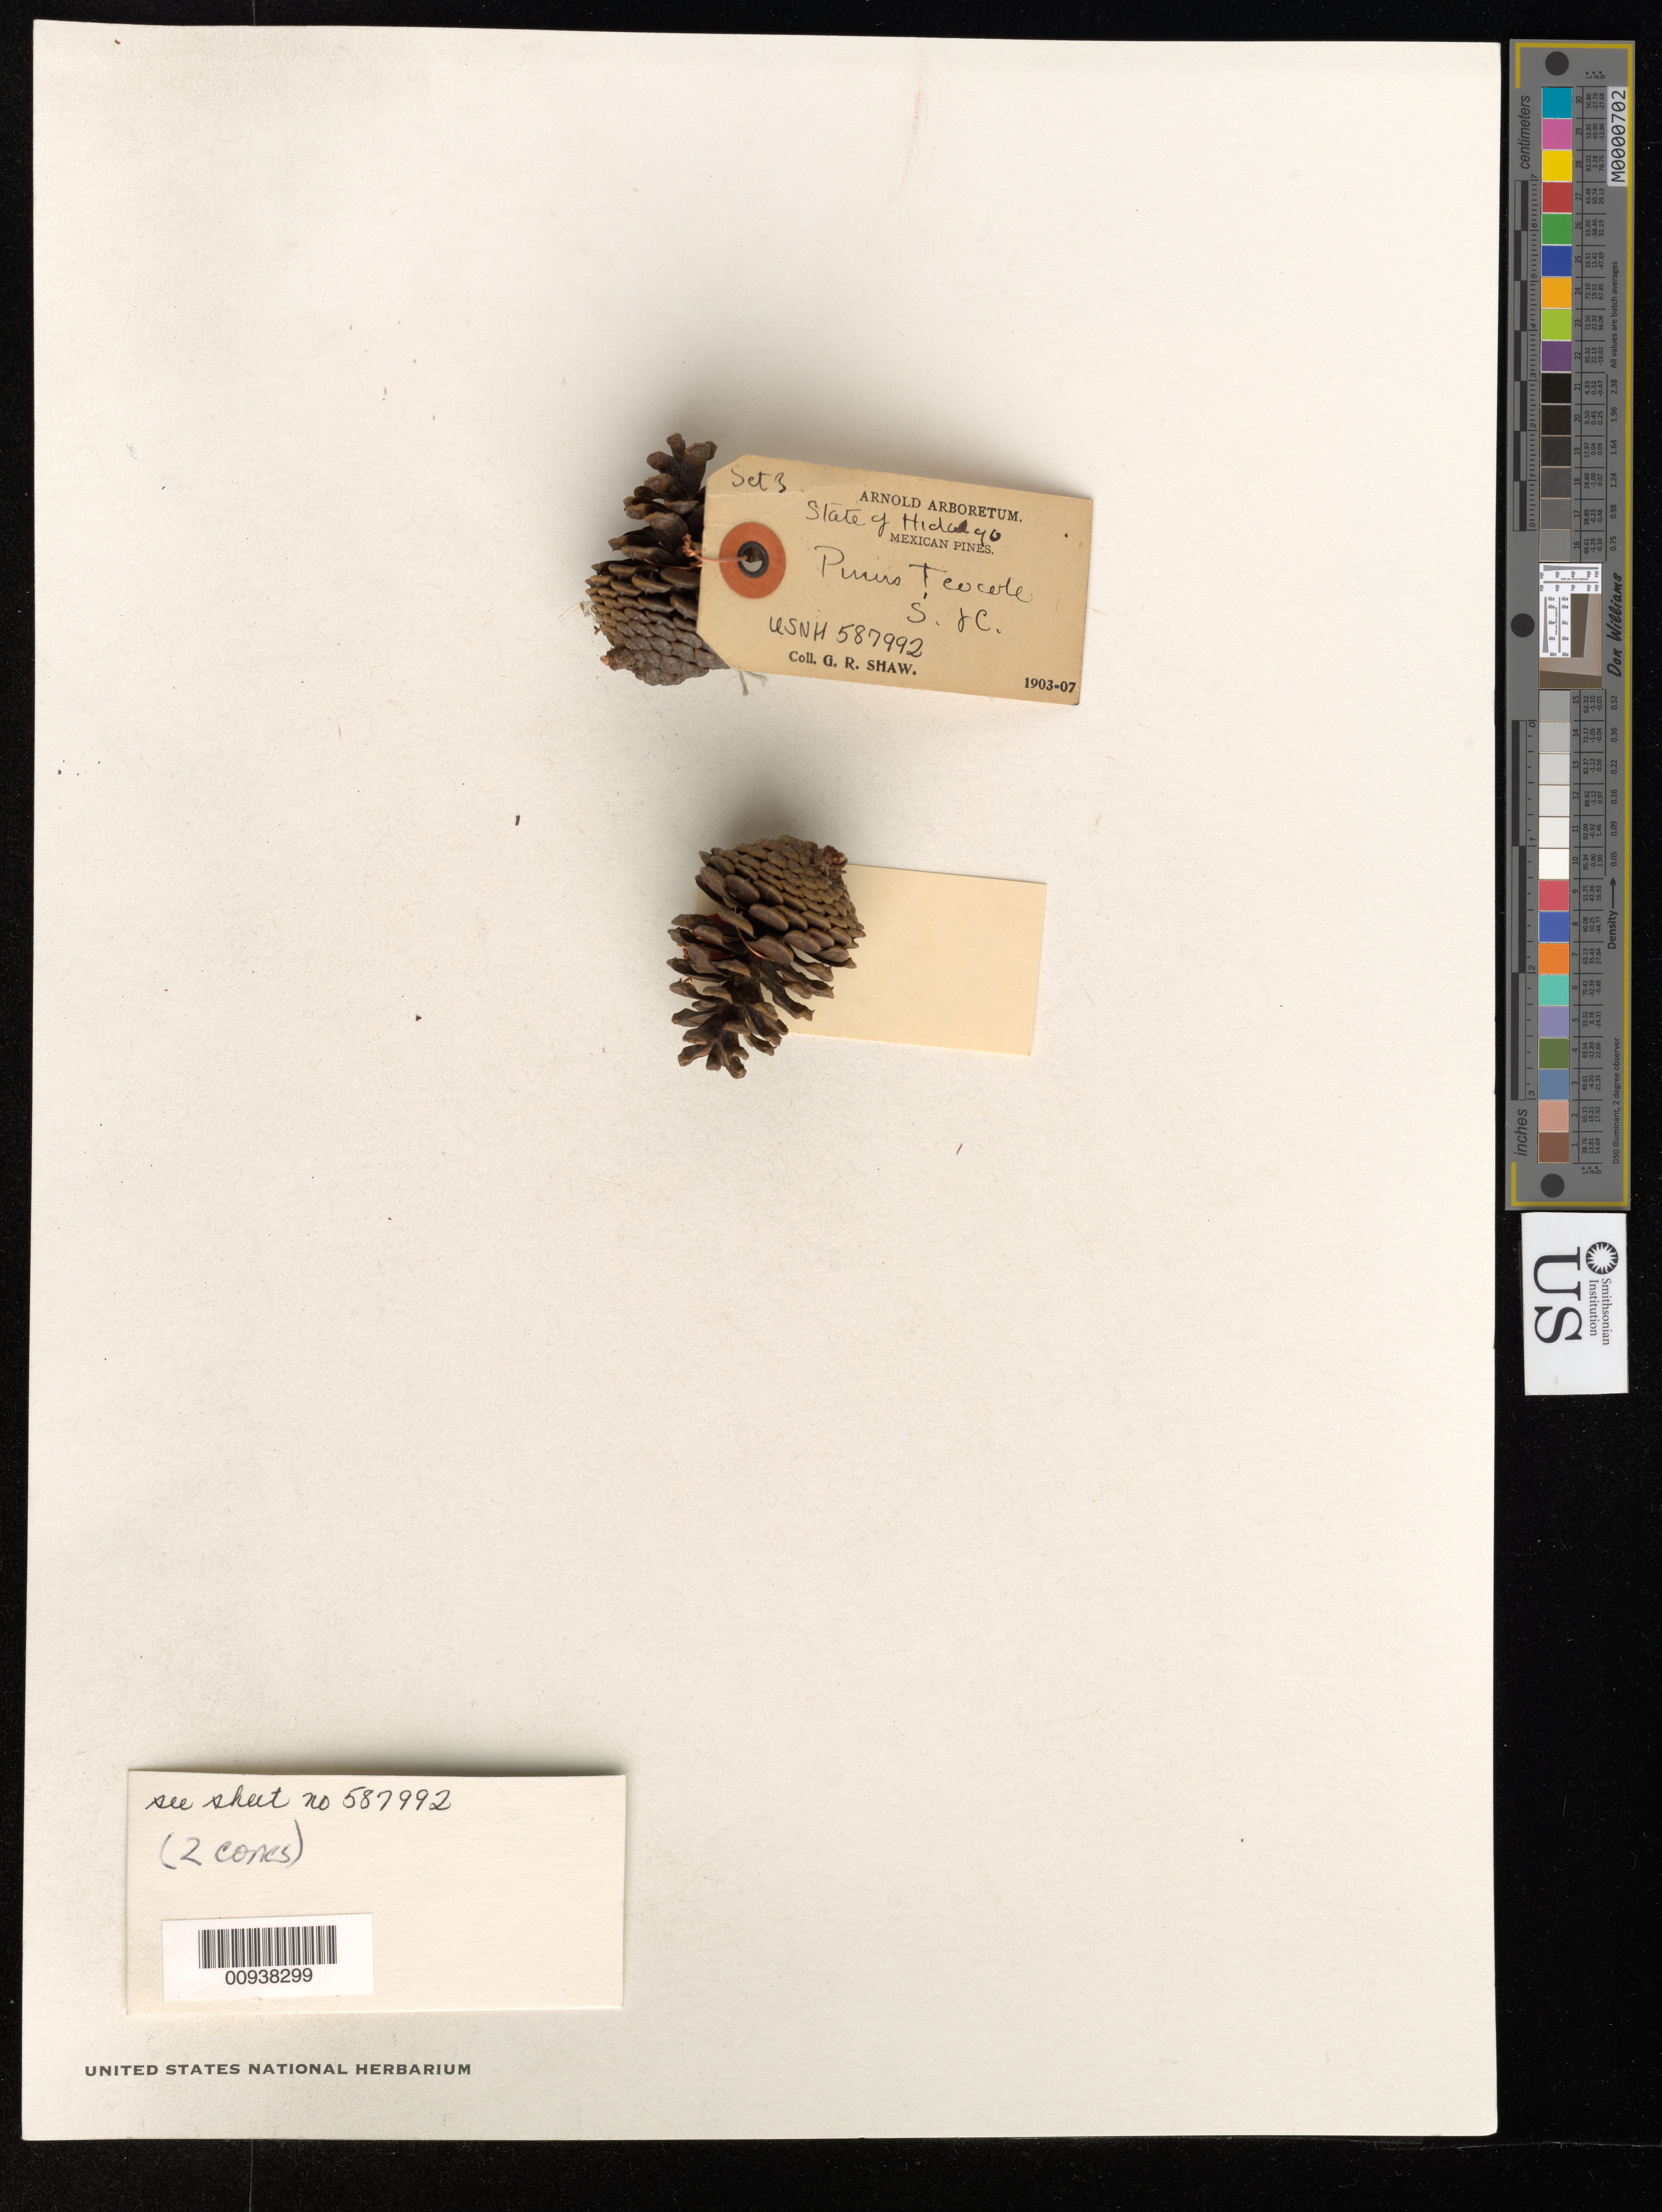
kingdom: Plantae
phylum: Tracheophyta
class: Pinopsida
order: Pinales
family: Pinaceae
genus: Pinus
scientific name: Pinus teocote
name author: Schltdl. & Cham.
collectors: G. R. Shaw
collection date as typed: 1903 to -- --- 1907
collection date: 1903/1907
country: Mexico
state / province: Hidalgo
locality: State of Hidalgo.